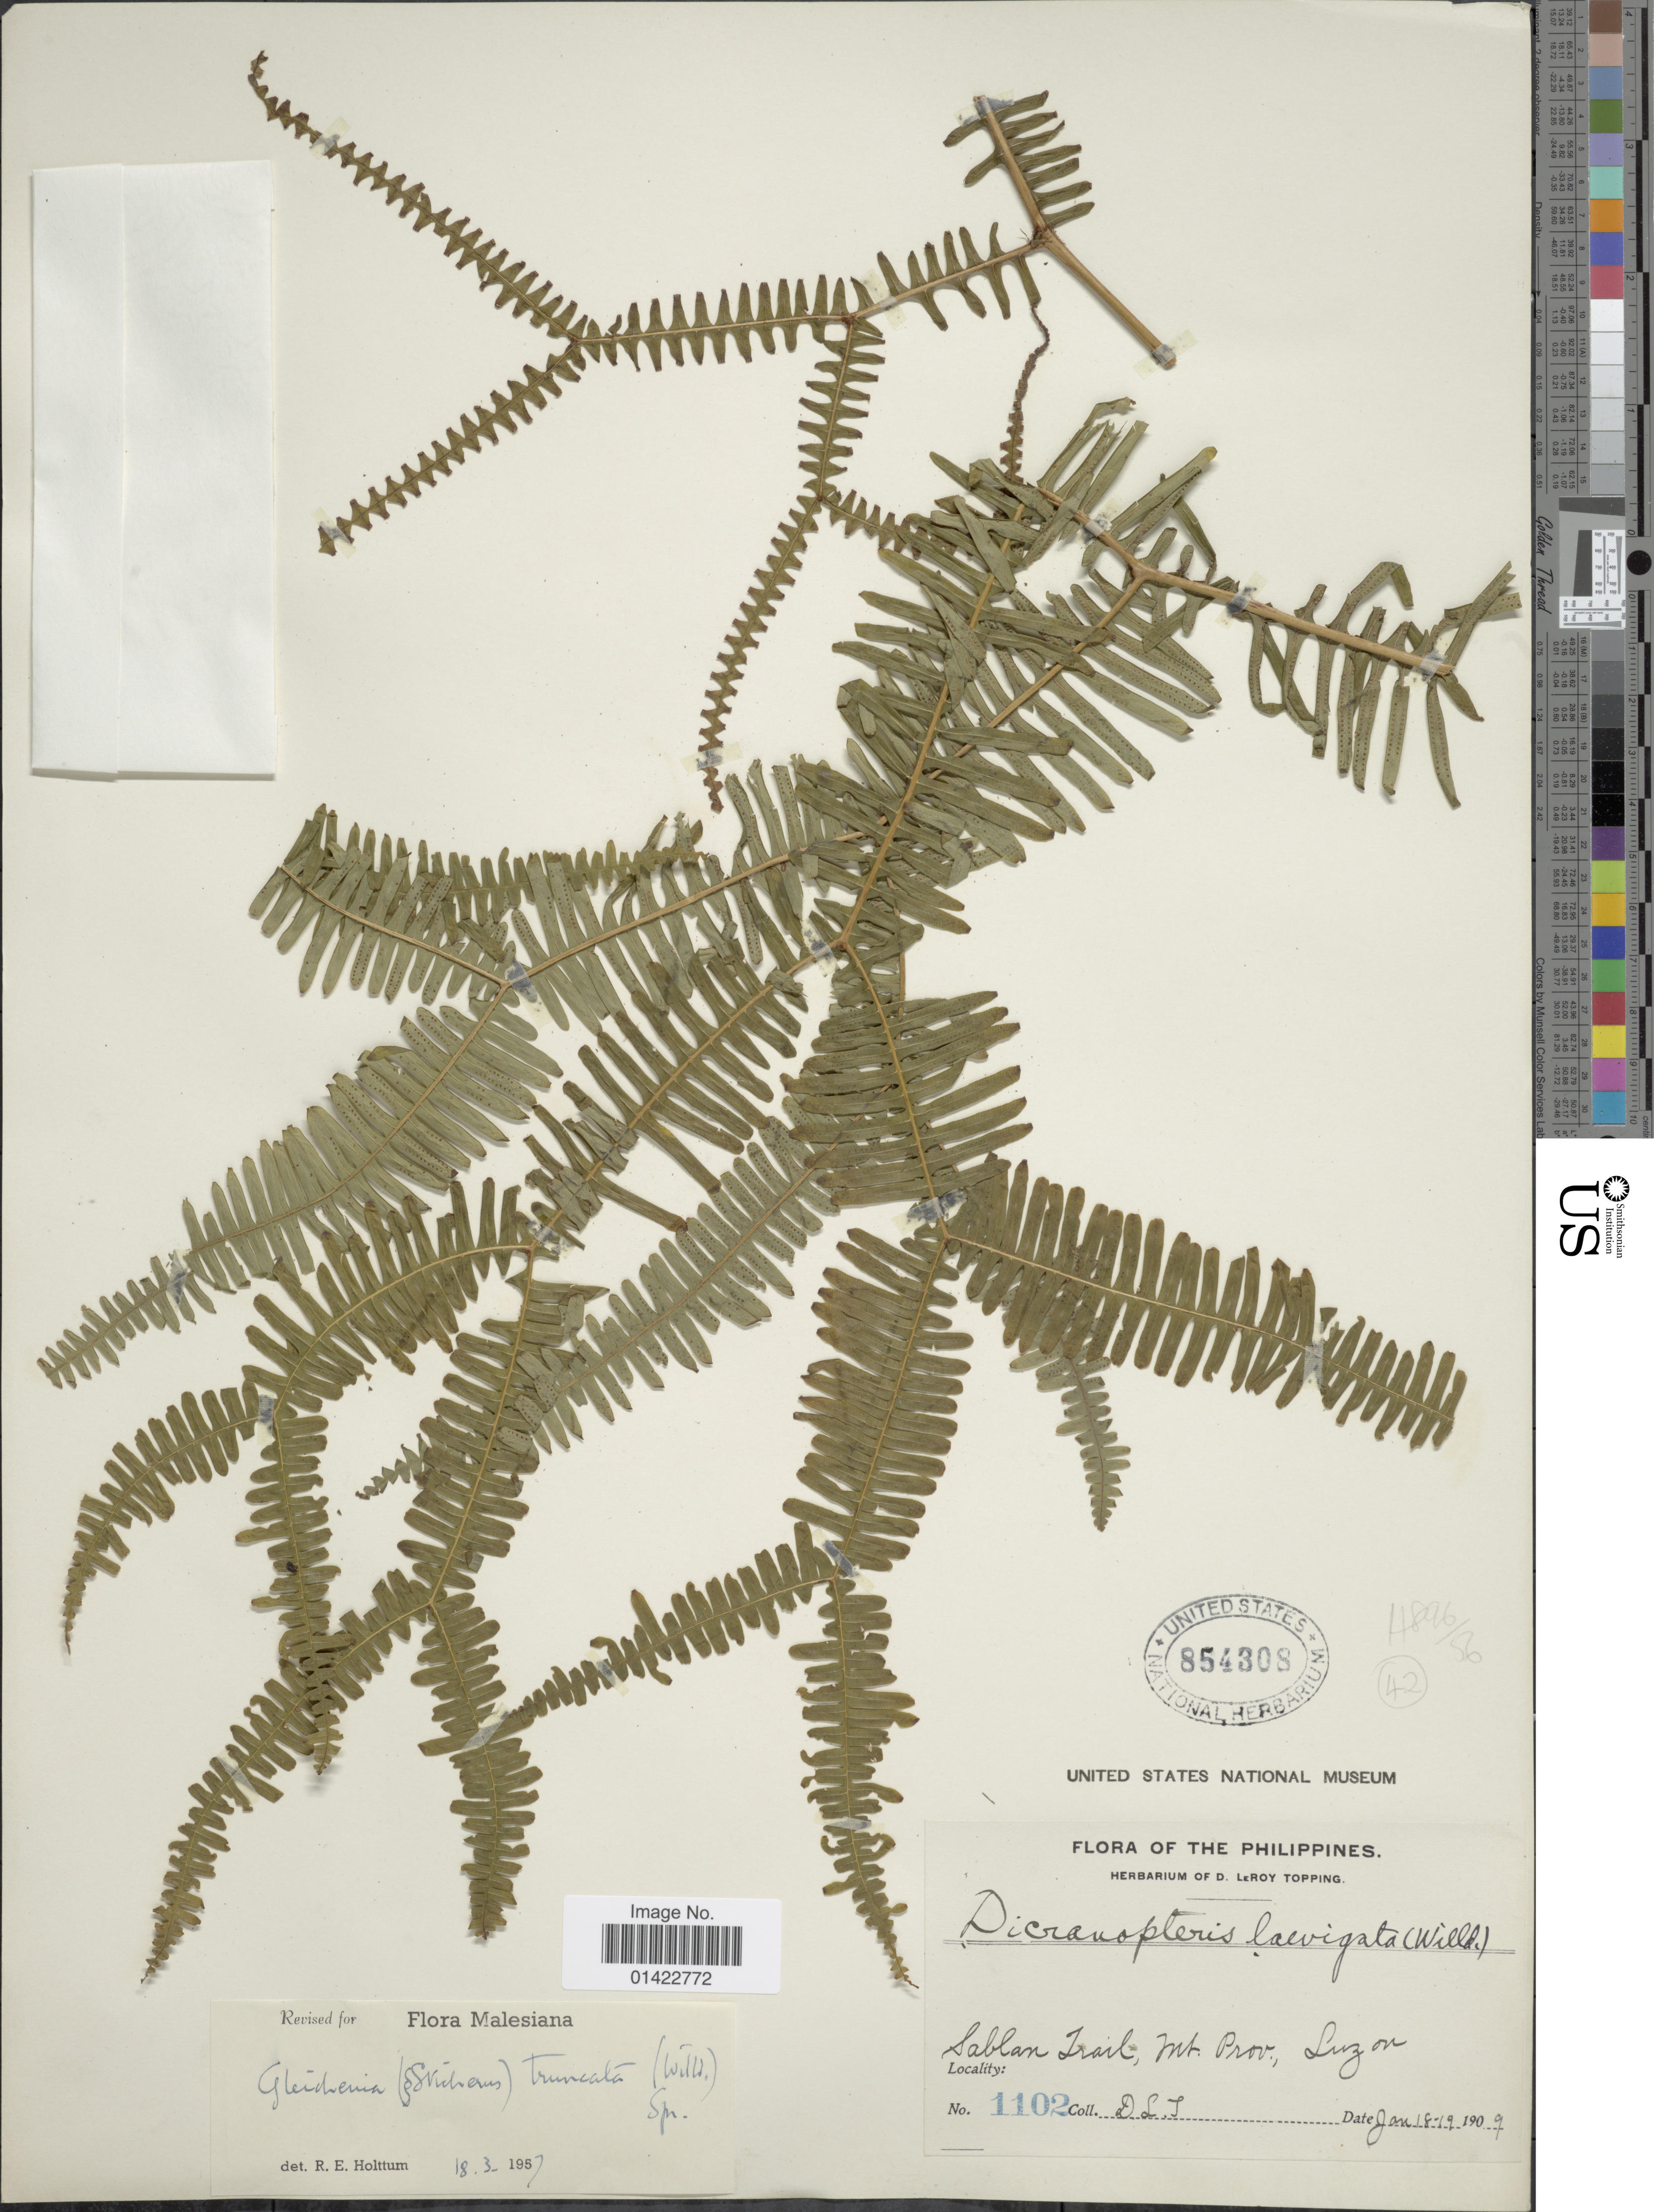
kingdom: Plantae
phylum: Tracheophyta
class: Polypodiopsida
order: Gleicheniales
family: Gleicheniaceae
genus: Sticherus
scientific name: Sticherus truncatus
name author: (Willd.) Nakai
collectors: D. L. Topping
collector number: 1102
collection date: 1909-01-18/1909-01-19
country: Philippines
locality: Sablan trail, Mt. Prov., Luzon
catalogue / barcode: US 854308